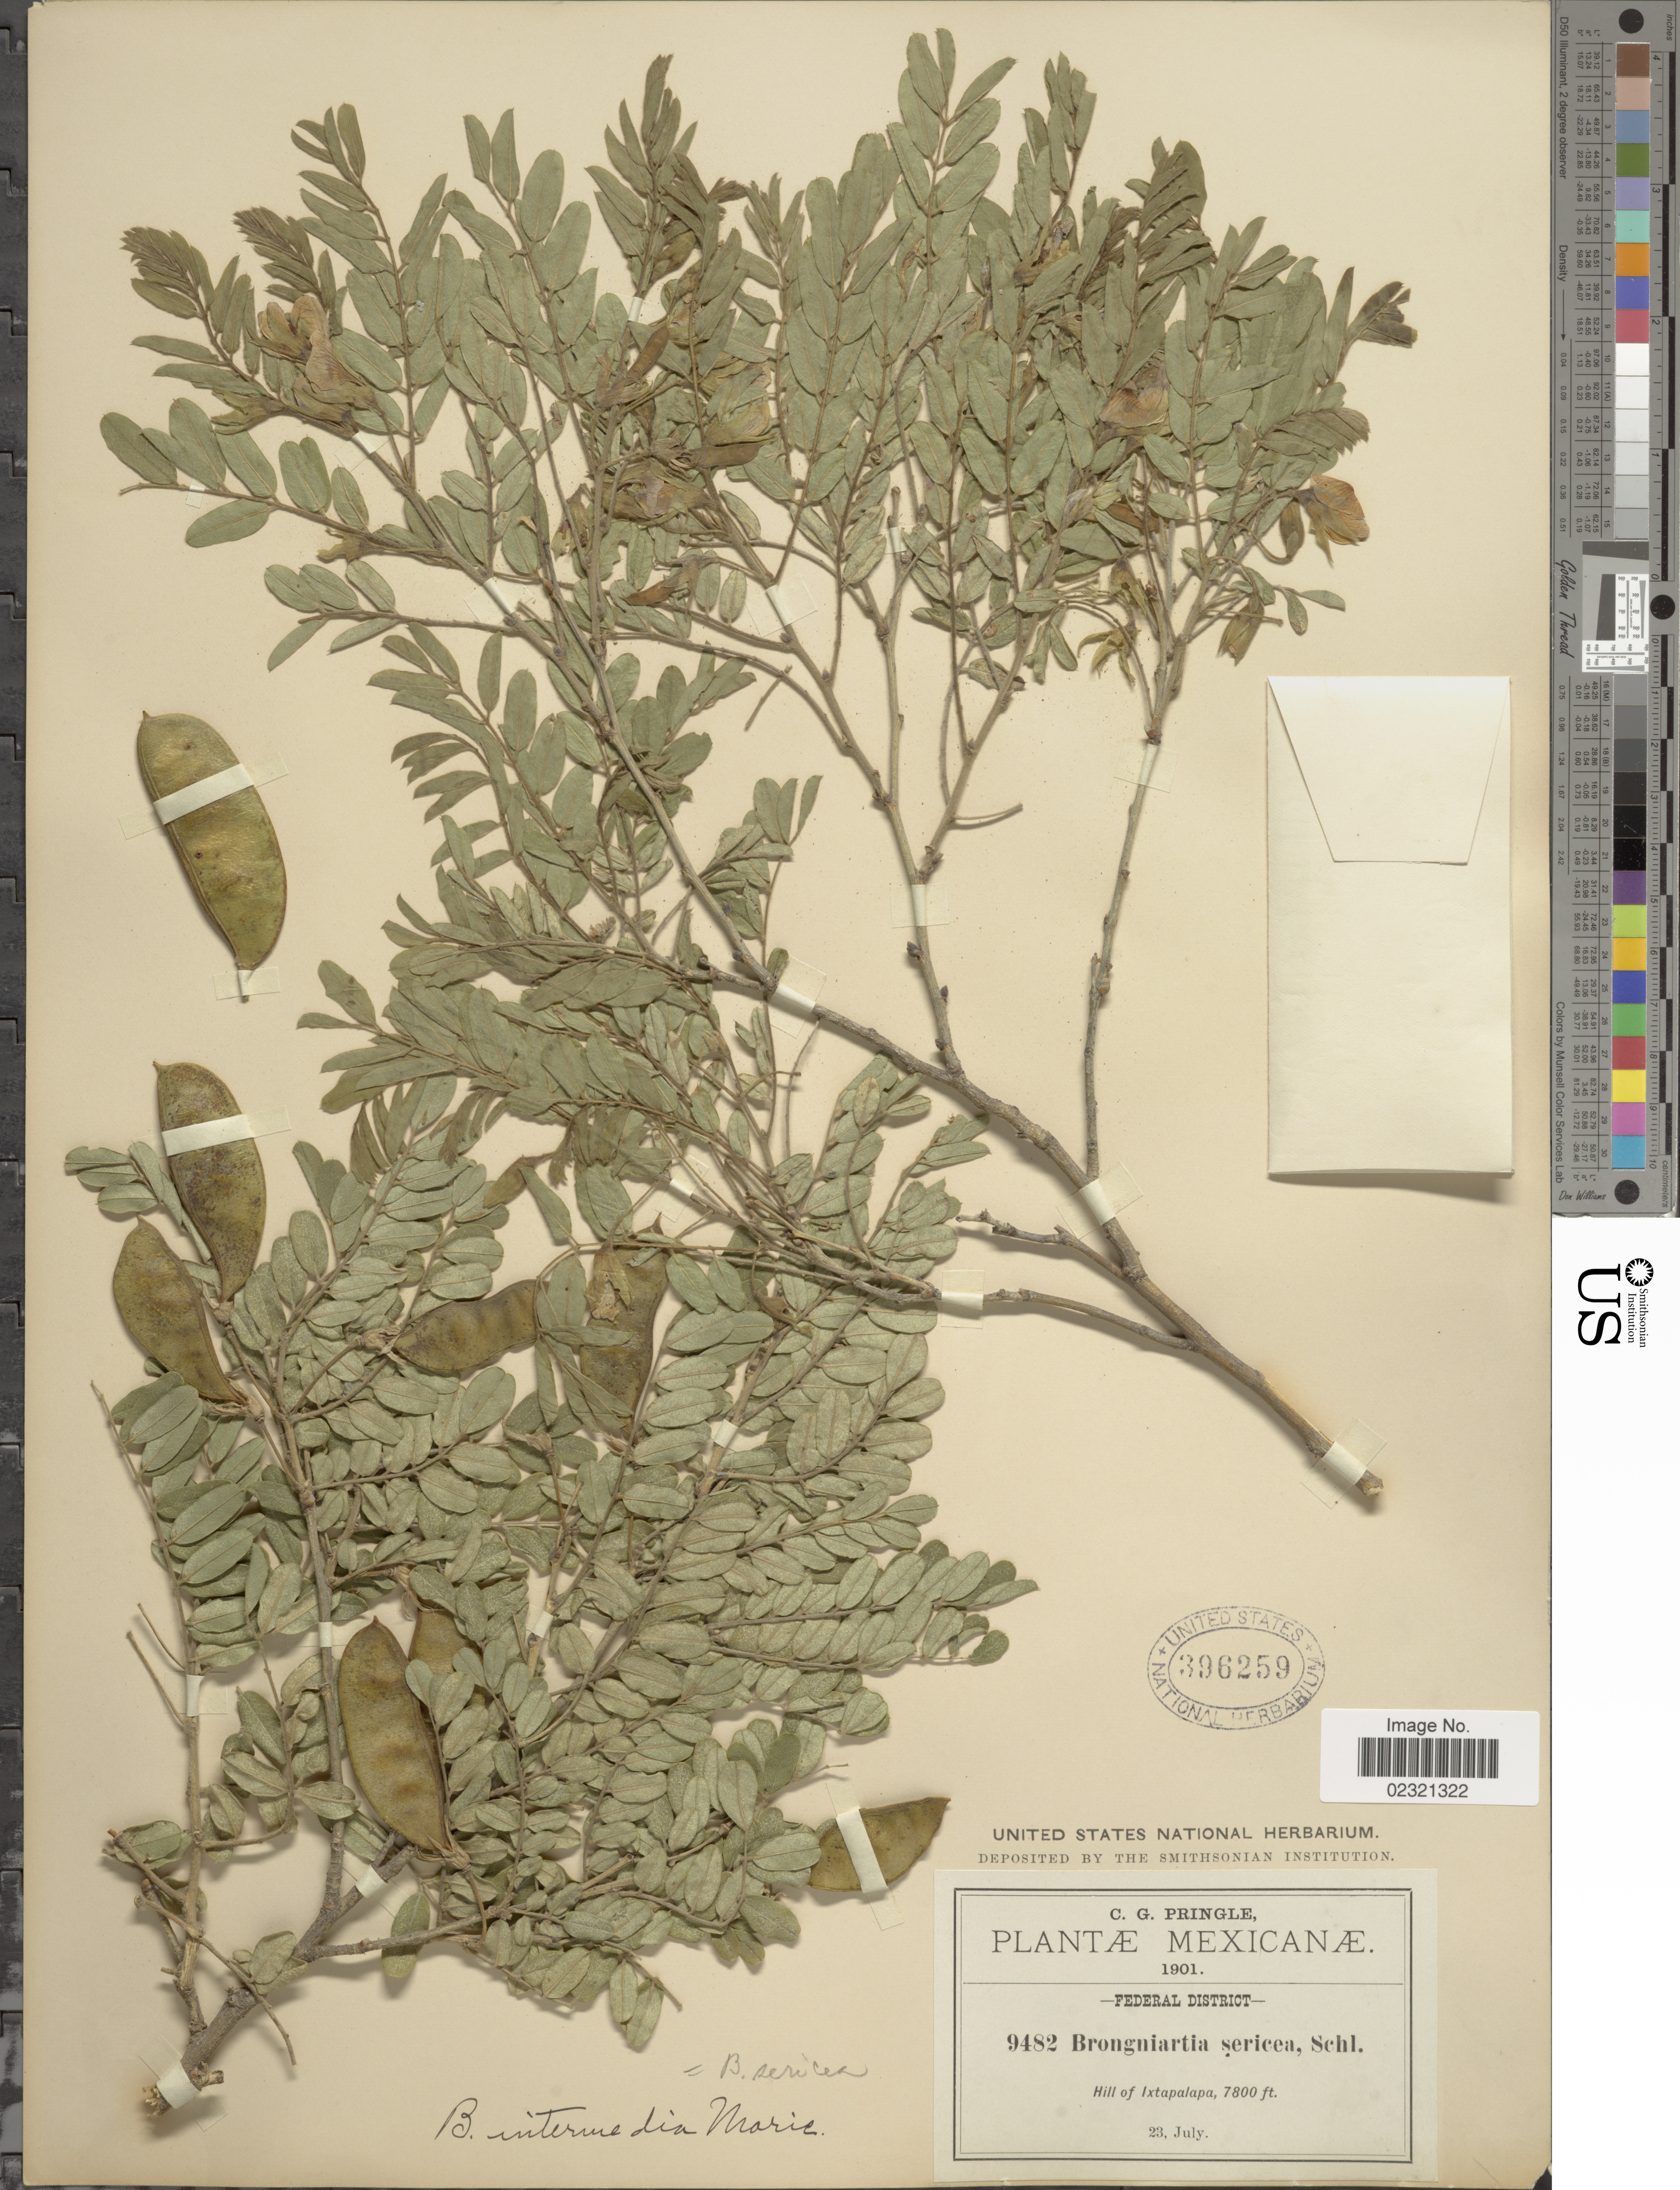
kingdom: Plantae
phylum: Tracheophyta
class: Magnoliopsida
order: Fabales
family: Fabaceae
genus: Brongniartia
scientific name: Brongniartia intermedia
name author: Moric.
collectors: C. G. Pringle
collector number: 9482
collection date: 1901-07-23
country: Mexico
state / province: Distrito Federal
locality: Hill of Ixtapalapa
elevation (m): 23805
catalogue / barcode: US 396259